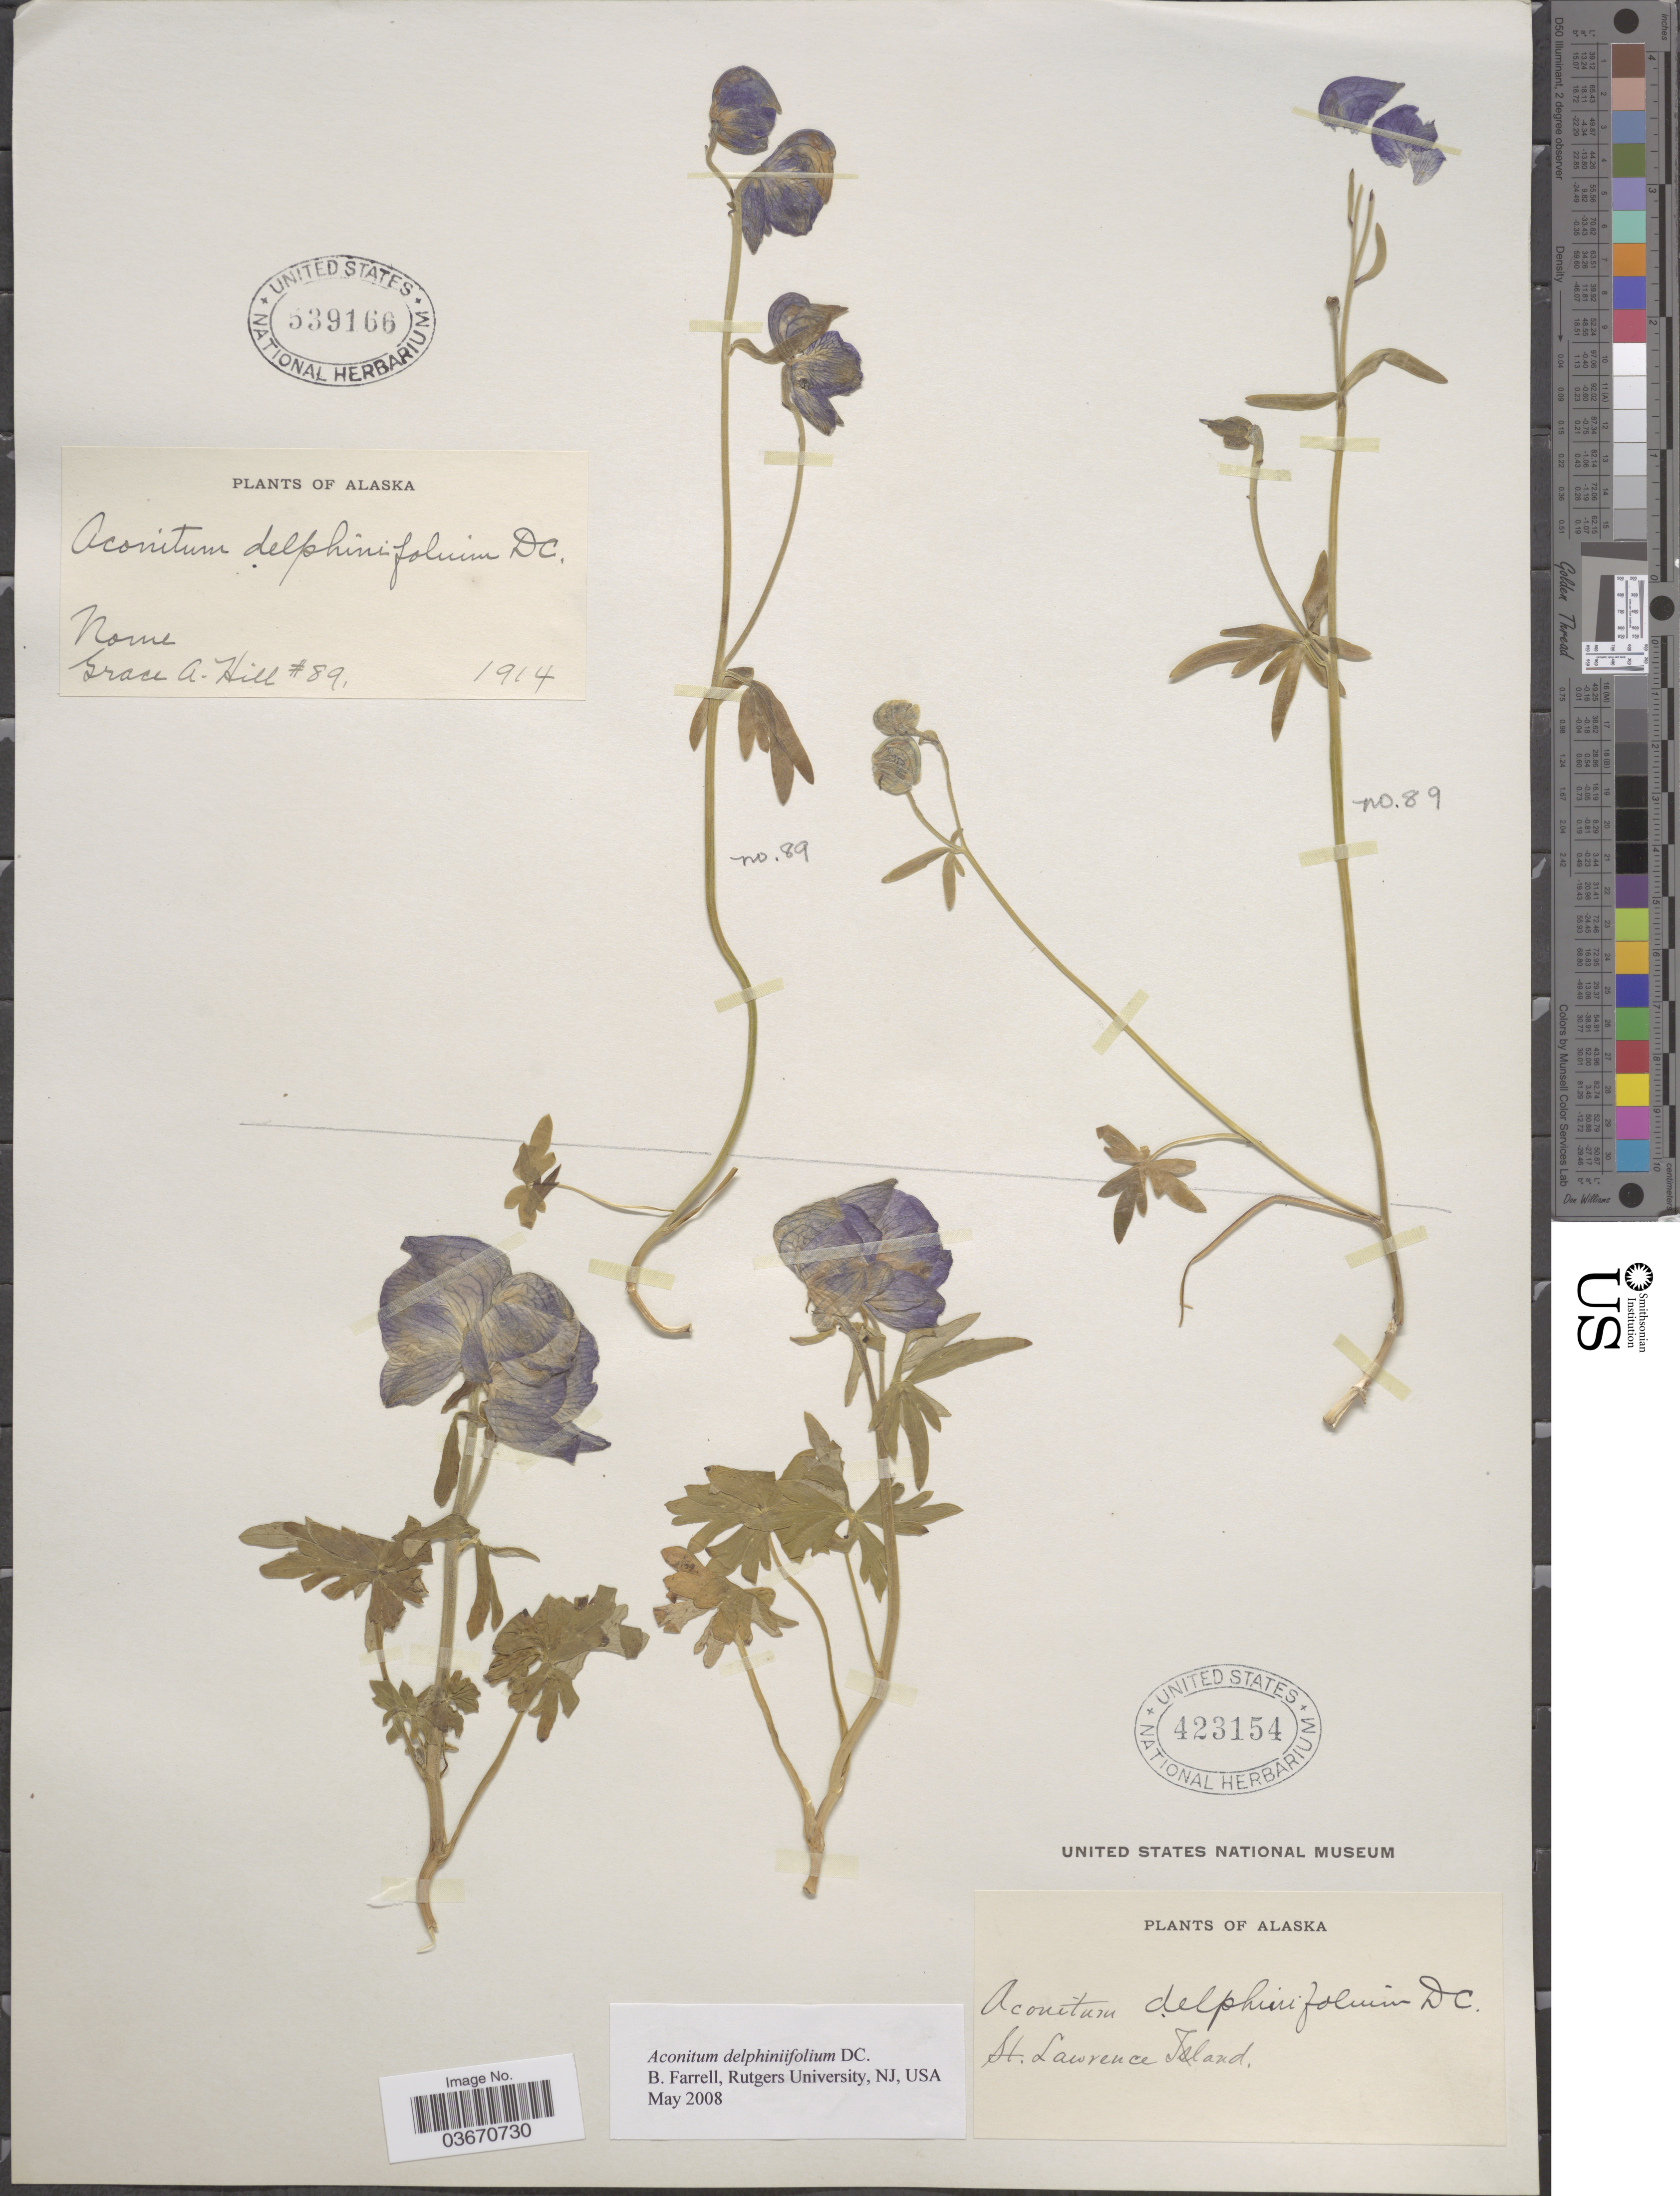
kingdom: Plantae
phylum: Tracheophyta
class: Magnoliopsida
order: Ranunculales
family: Ranunculaceae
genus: Aconitum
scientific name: Aconitum delphinifolium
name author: DC.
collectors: G. A. Hill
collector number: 89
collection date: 1914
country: United States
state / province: Alaska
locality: Nome.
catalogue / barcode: US 539166-2